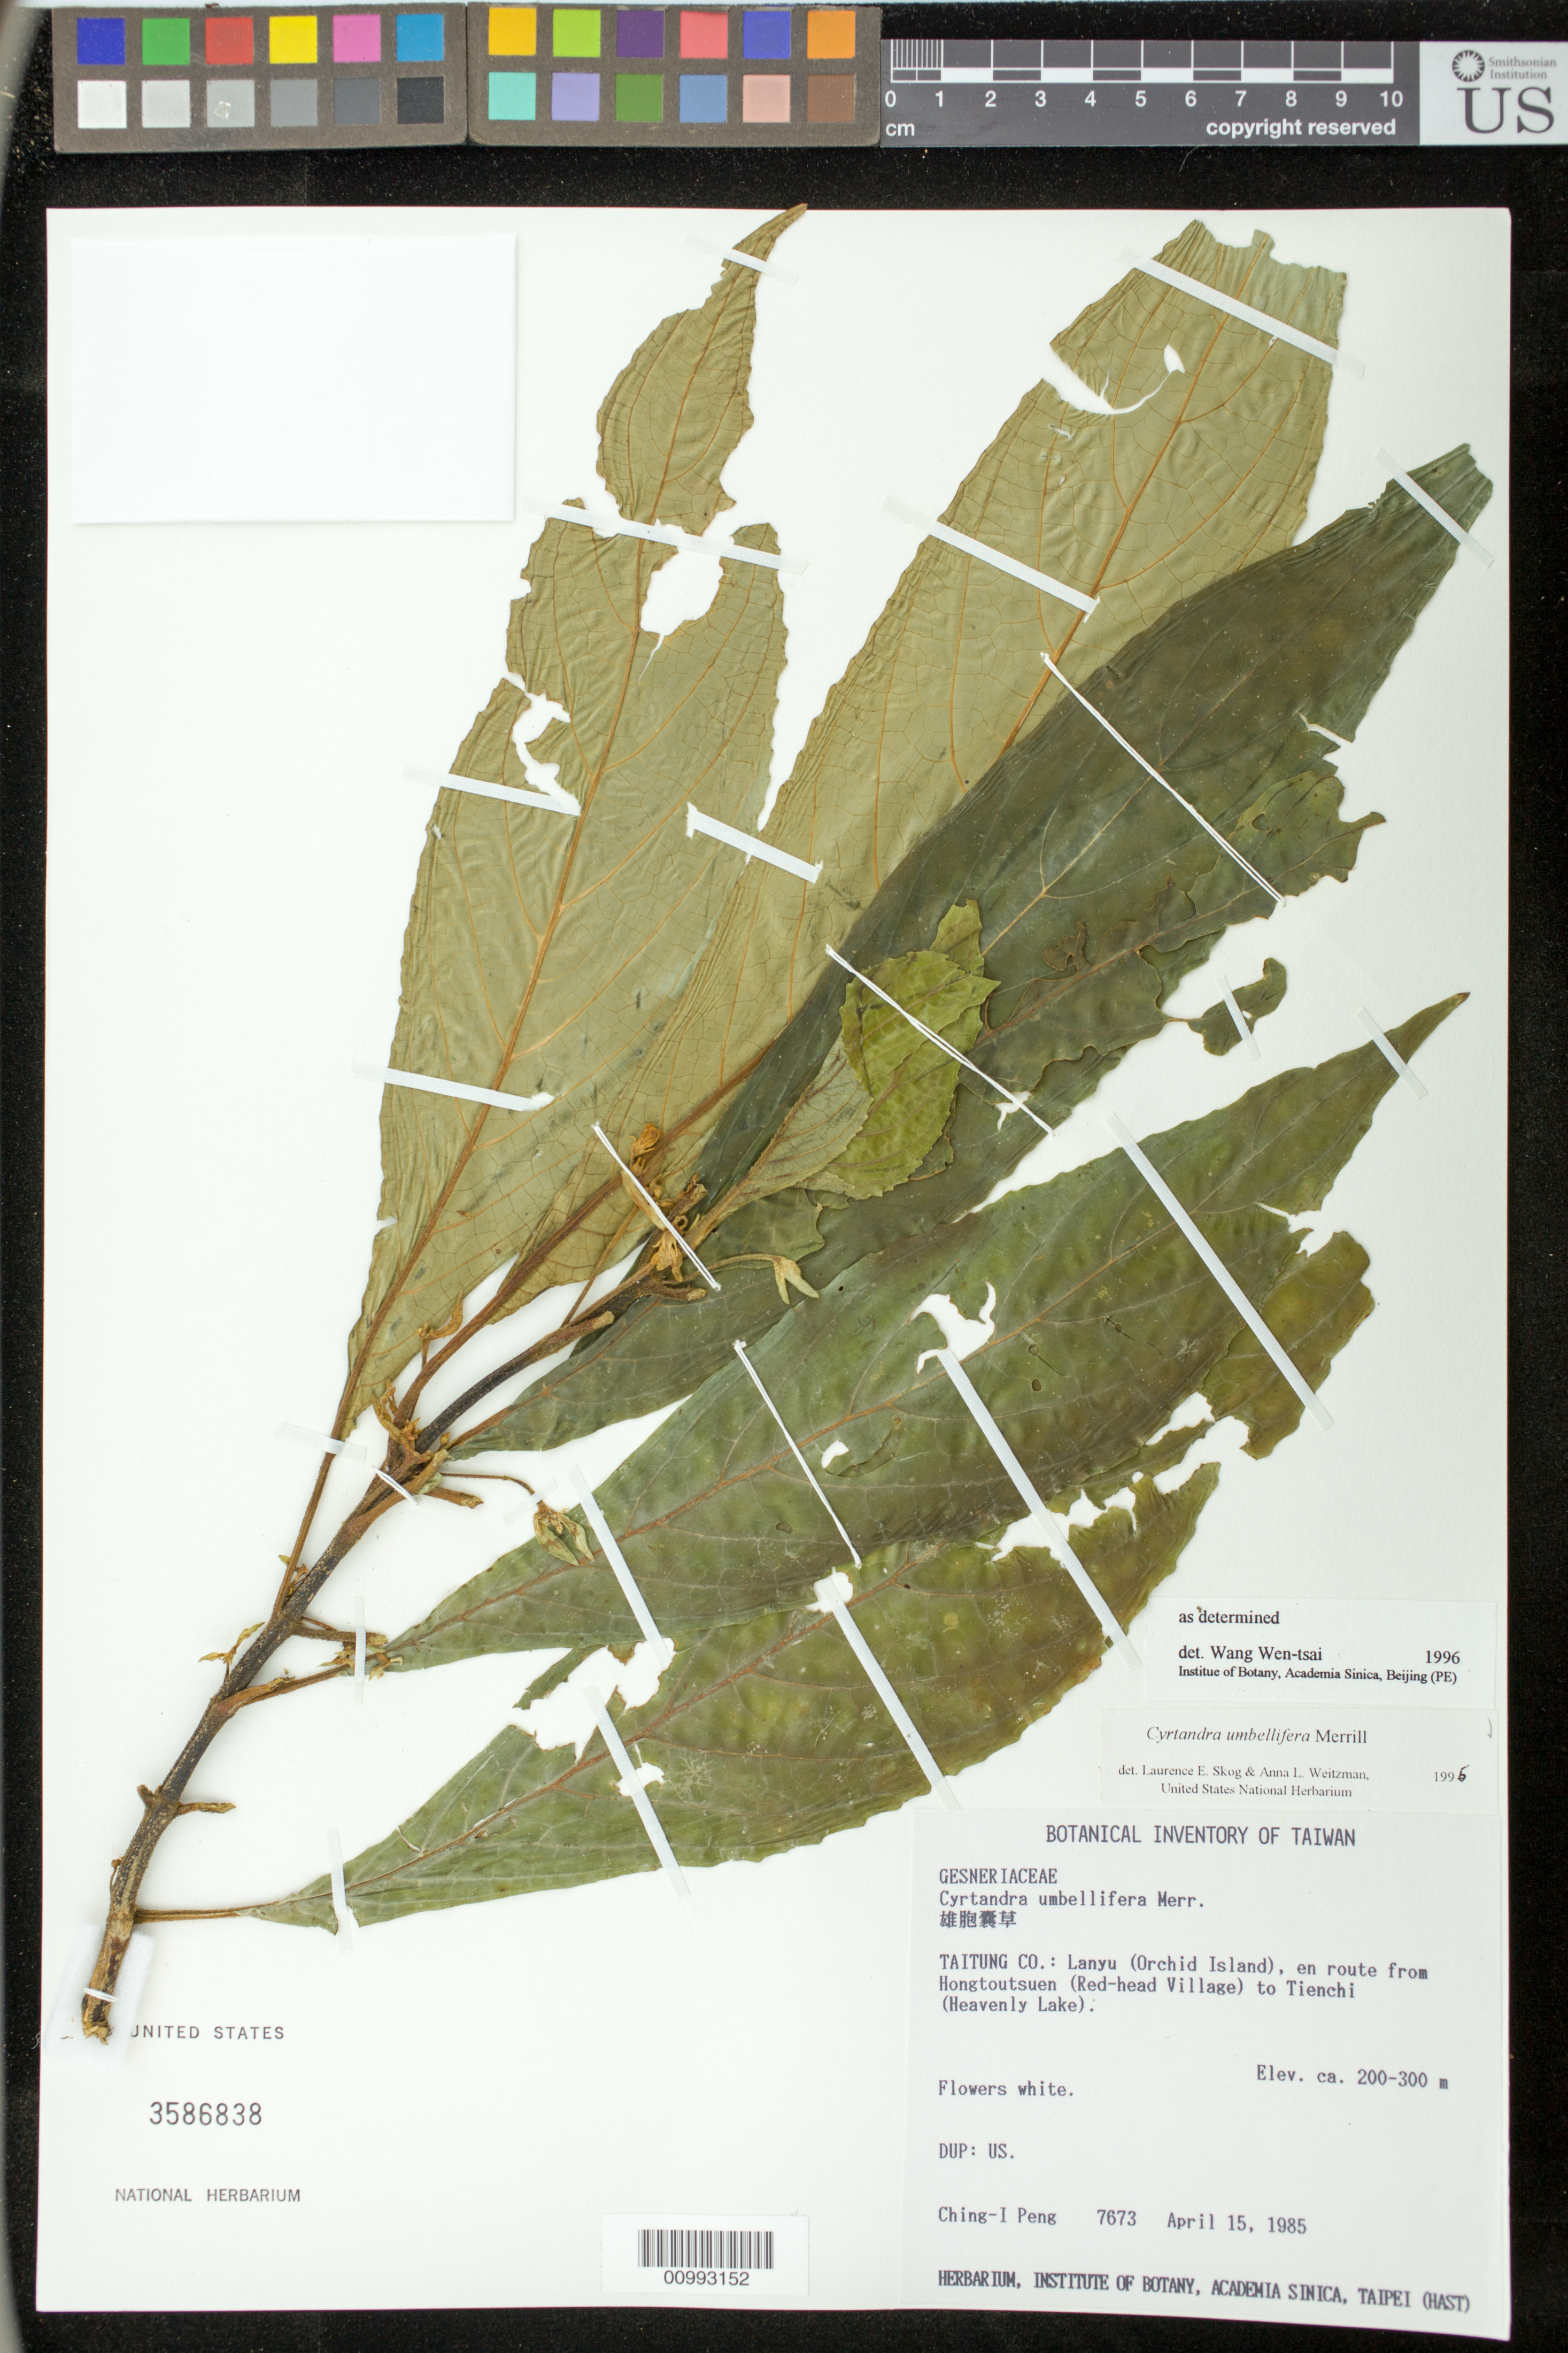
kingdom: Plantae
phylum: Tracheophyta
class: Magnoliopsida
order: Lamiales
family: Gesneriaceae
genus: Cyrtandra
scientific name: Cyrtandra umbellifera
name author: Merr.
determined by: Skog, L. E.; Weitzman, A. L.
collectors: C.-I Peng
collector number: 7673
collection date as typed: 15 Apr 1985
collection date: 1985-04-15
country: Taiwan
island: Lanyu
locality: Taitung Co.: Lanyu (Orchid Island), en route from Hongtoutsuen (Red-head Village) to tienchi (Heavenly Lake)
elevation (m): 200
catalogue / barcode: US 3586838